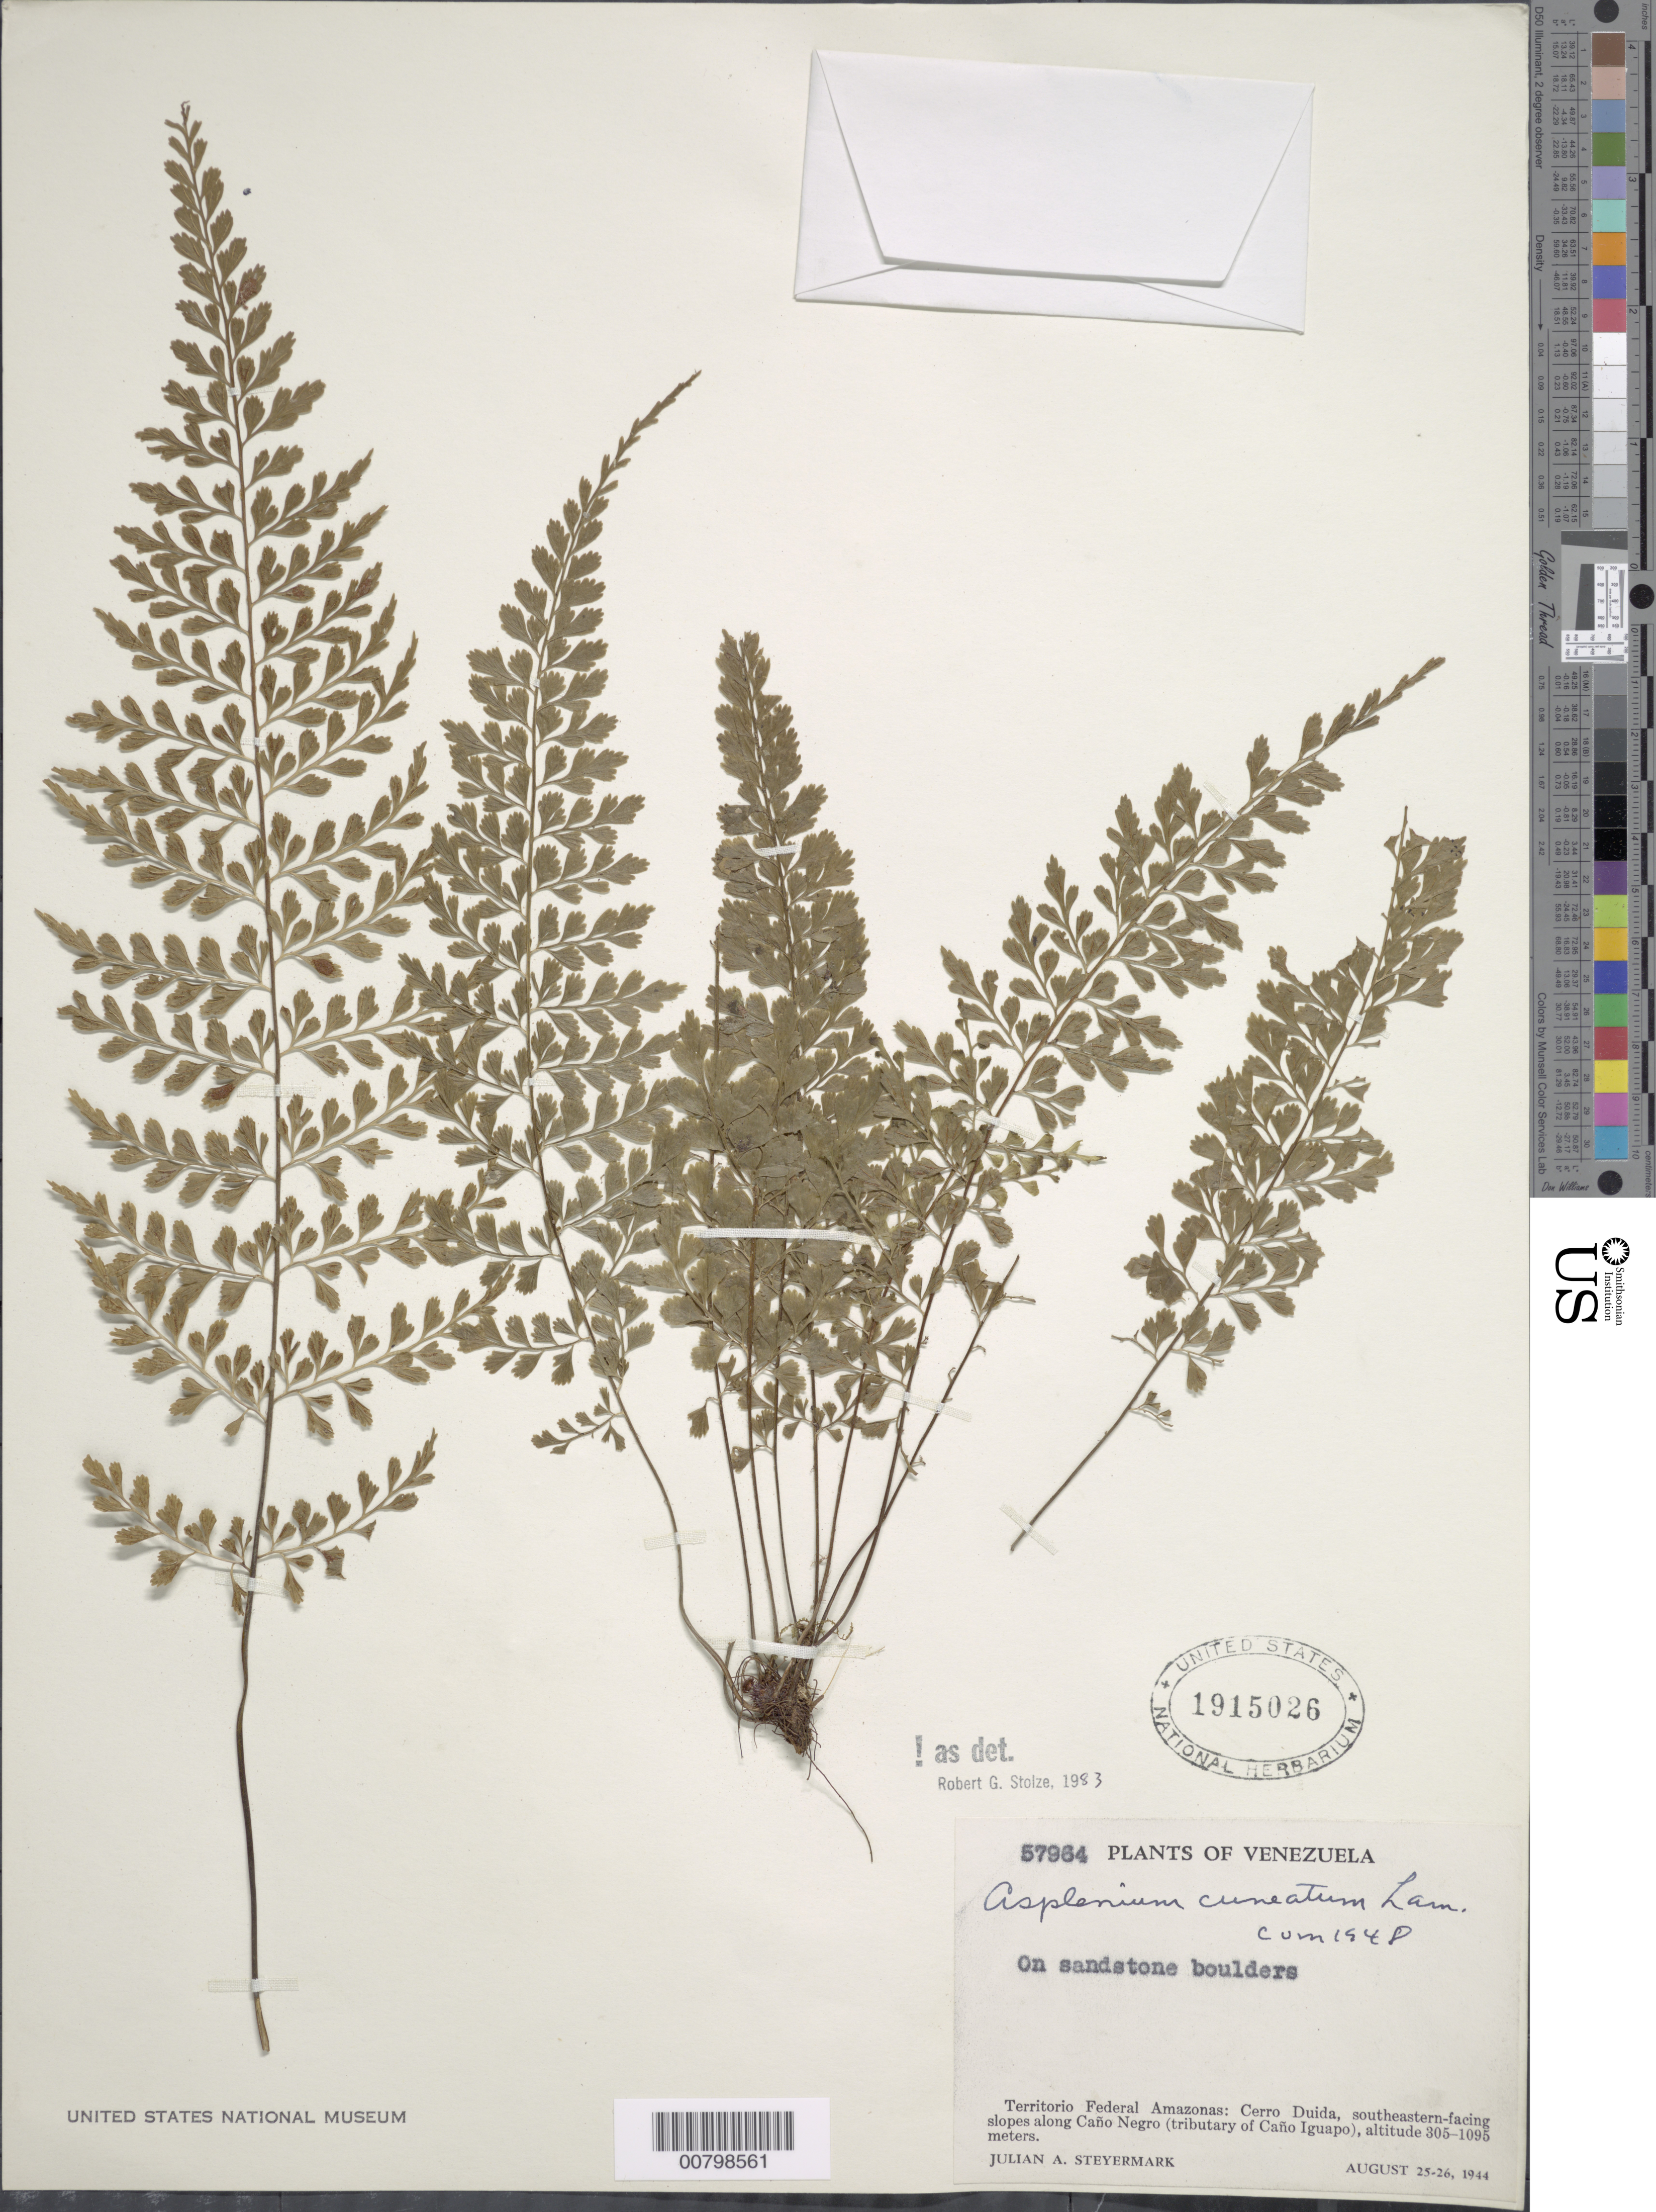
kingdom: Plantae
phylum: Tracheophyta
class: Polypodiopsida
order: Polypodiales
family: Aspleniaceae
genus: Asplenium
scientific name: Asplenium cuneatum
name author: Lam.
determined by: Stolze, R. G.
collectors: J. Steyermark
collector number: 57964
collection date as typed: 25-Aug-44 to 26-Aug-44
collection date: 1944-08-25/1944-08-26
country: Venezuela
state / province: Amazonas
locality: Cerro Duida, southeastern-facing slopes along Caño Negro (tributary of Caño Iguapo)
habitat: Southeastern-facing slopes, on sandstone boulders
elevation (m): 305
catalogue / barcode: US 1915026